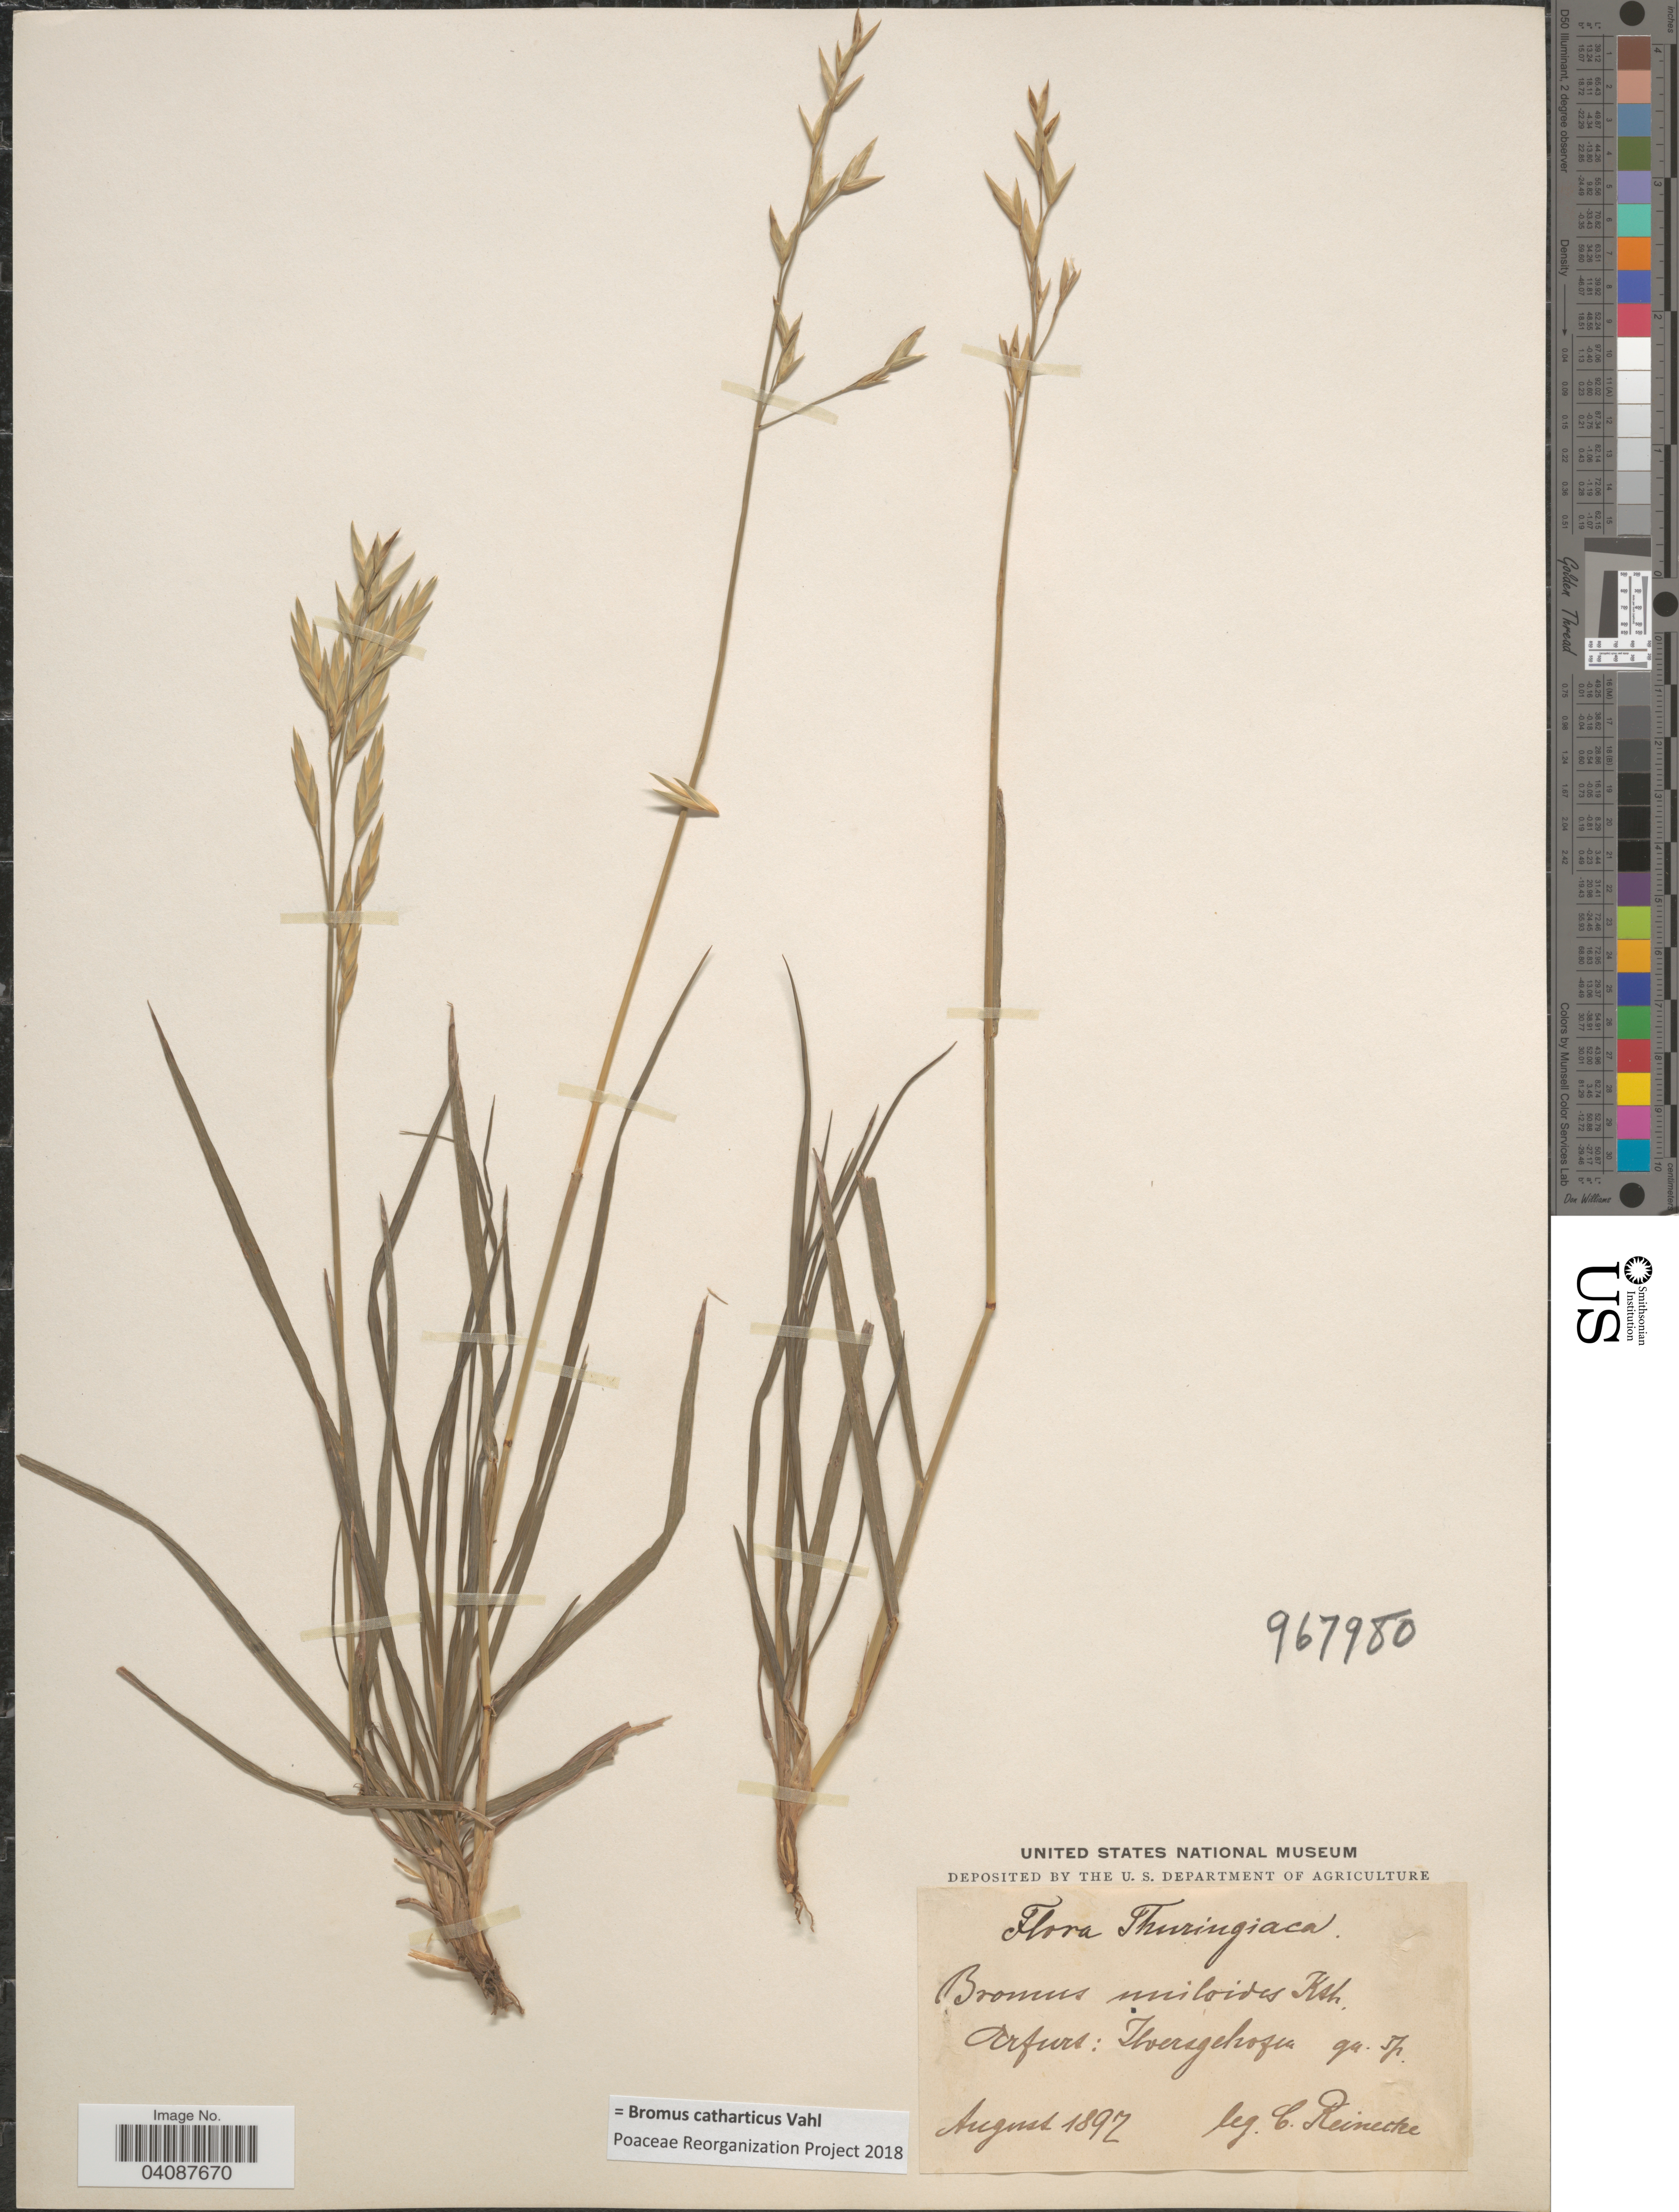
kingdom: Plantae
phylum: Tracheophyta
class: Liliopsida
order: Poales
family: Poaceae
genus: Bromus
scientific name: Bromus commutatus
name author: Schrad.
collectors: Christopher H. Reinecke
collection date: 1872-08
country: Germany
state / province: Thuringia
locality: Thuringiaca. Arfurs: Ilversgehofea [interpreted].